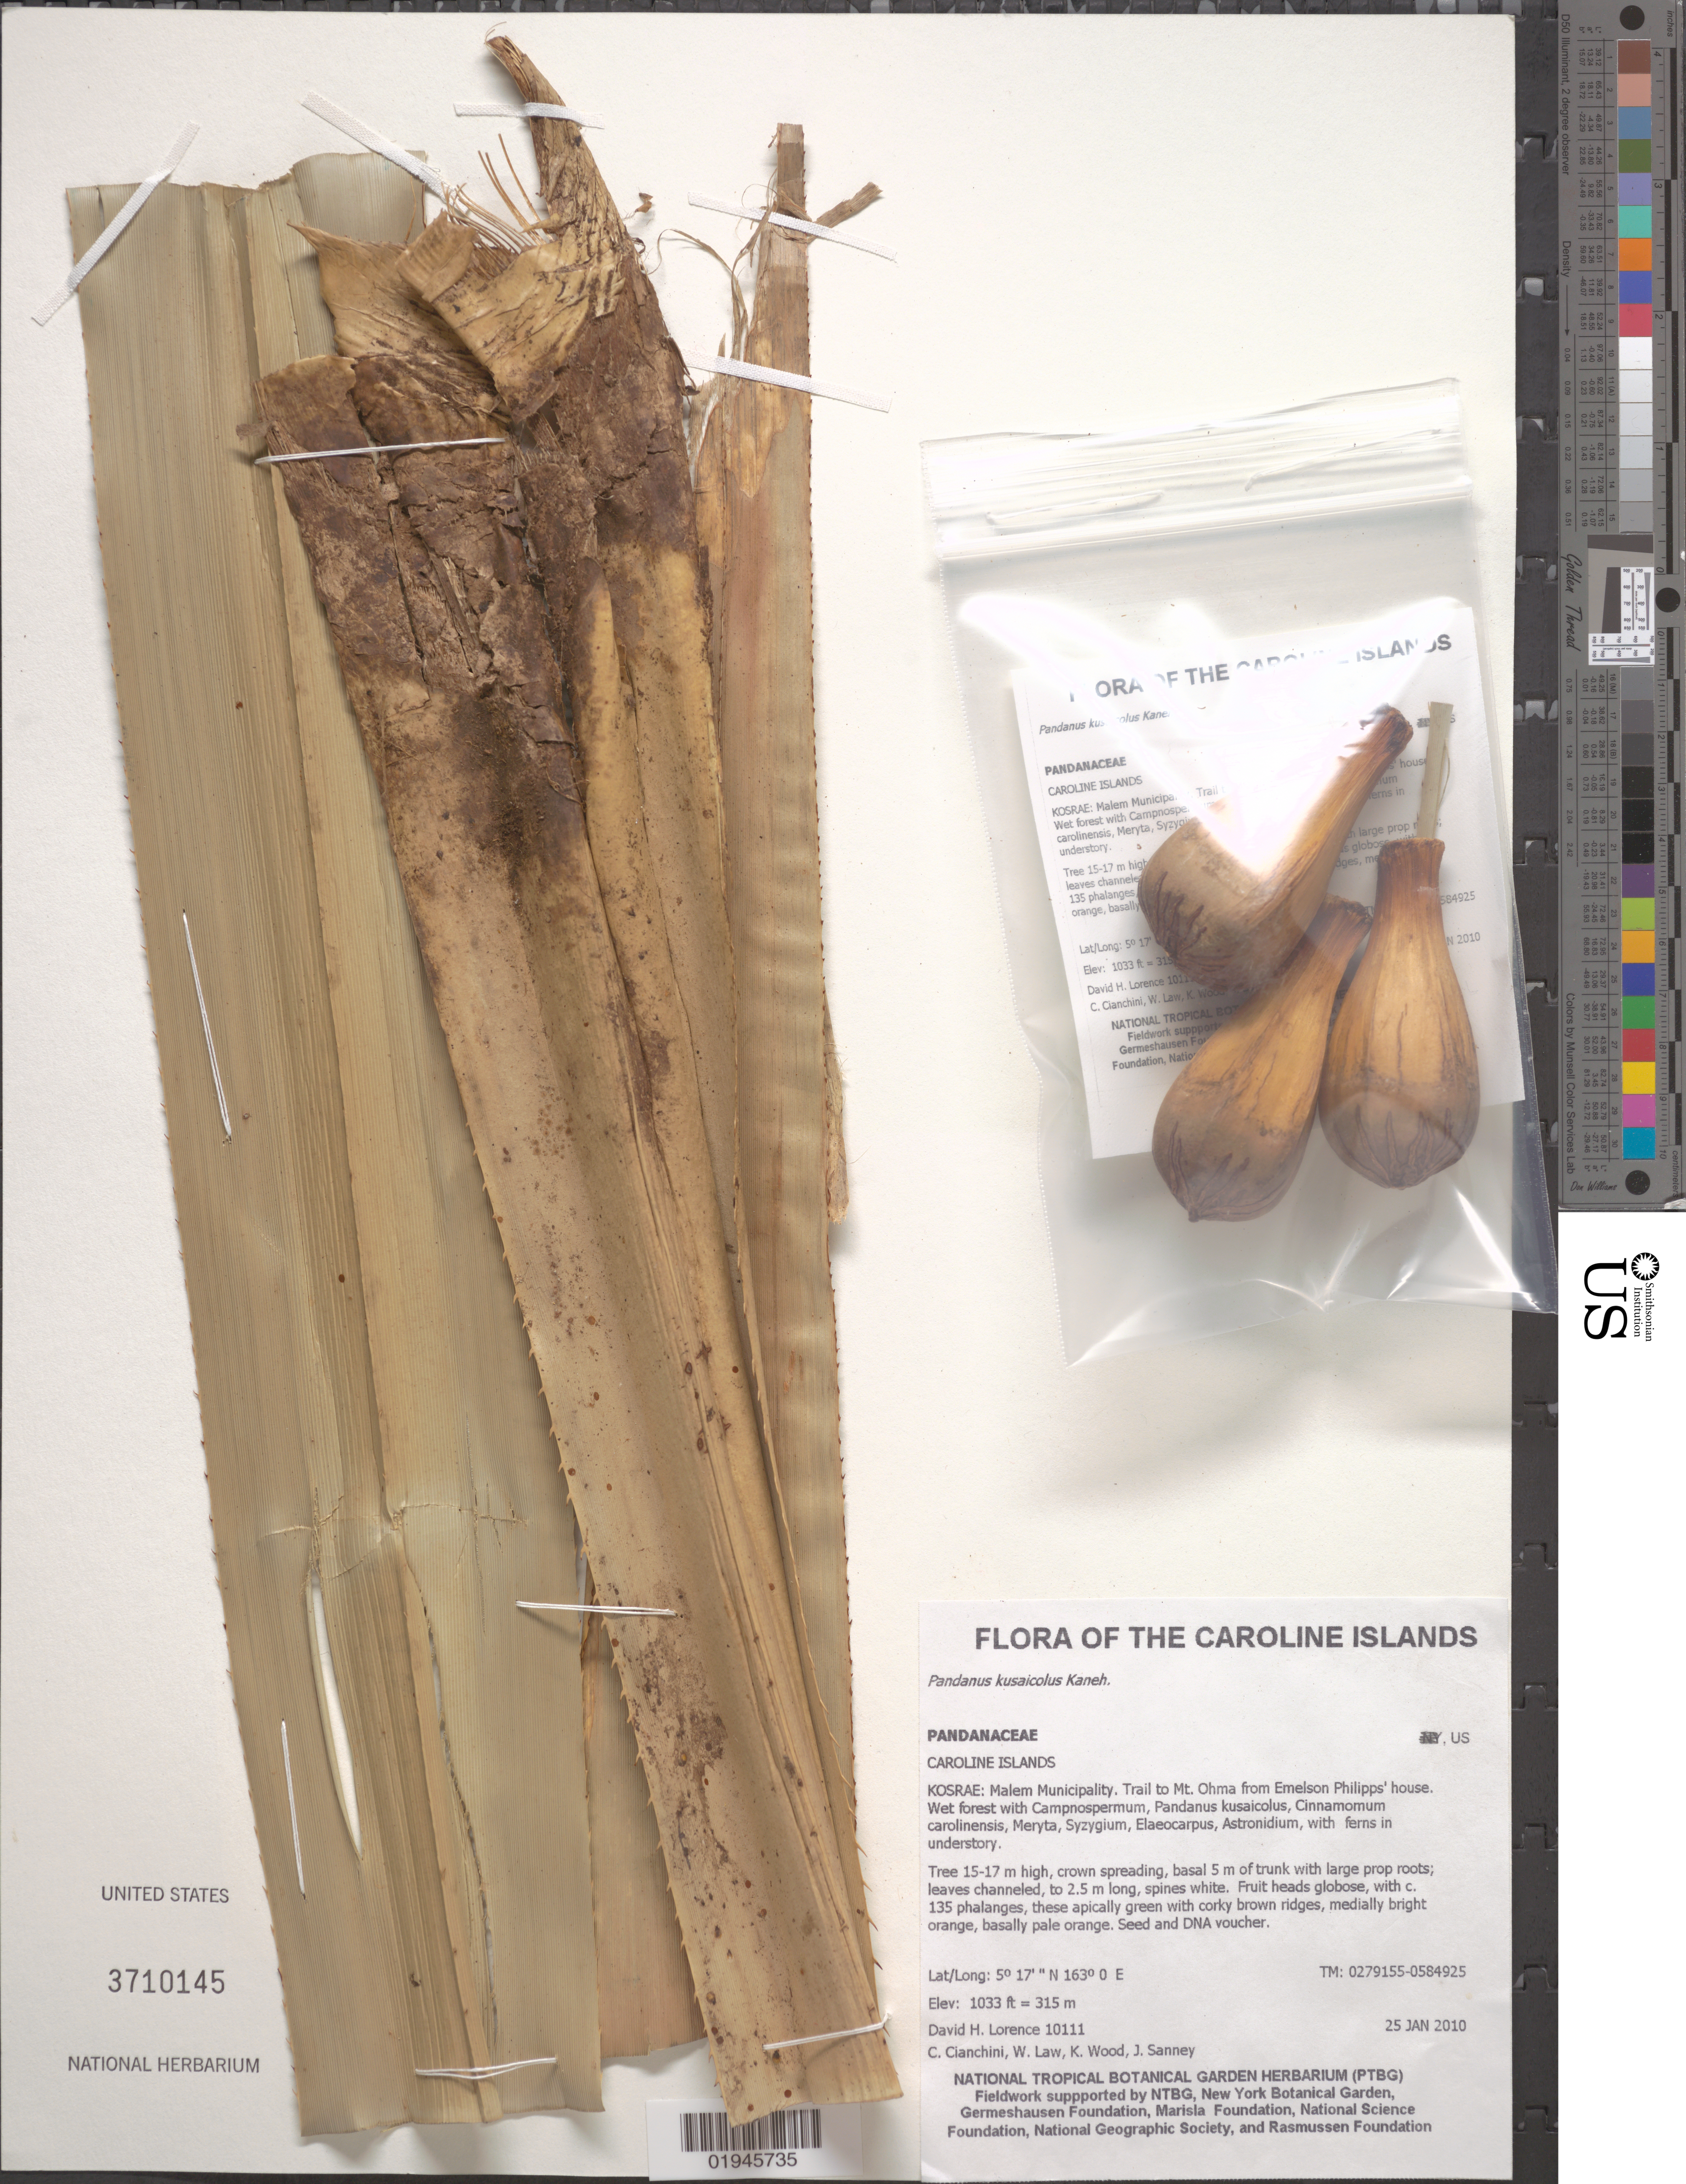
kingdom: Plantae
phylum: Tracheophyta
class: Liliopsida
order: Pandanales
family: Pandanaceae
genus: Pandanus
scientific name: Pandanus kusaicolus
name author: Kaneh.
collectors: D. Lorence, C. Cianchini, W. Law, K. R. Wood & J. Sanney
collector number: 10111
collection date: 2010-01-25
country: Micronesia, Federated States of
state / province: Kosrae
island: Kosrae [Kusaie]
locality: Malem Municipality, trail to Mt. Ohma from Emerson Phillipps' house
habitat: Wet forest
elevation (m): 315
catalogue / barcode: US 3710145